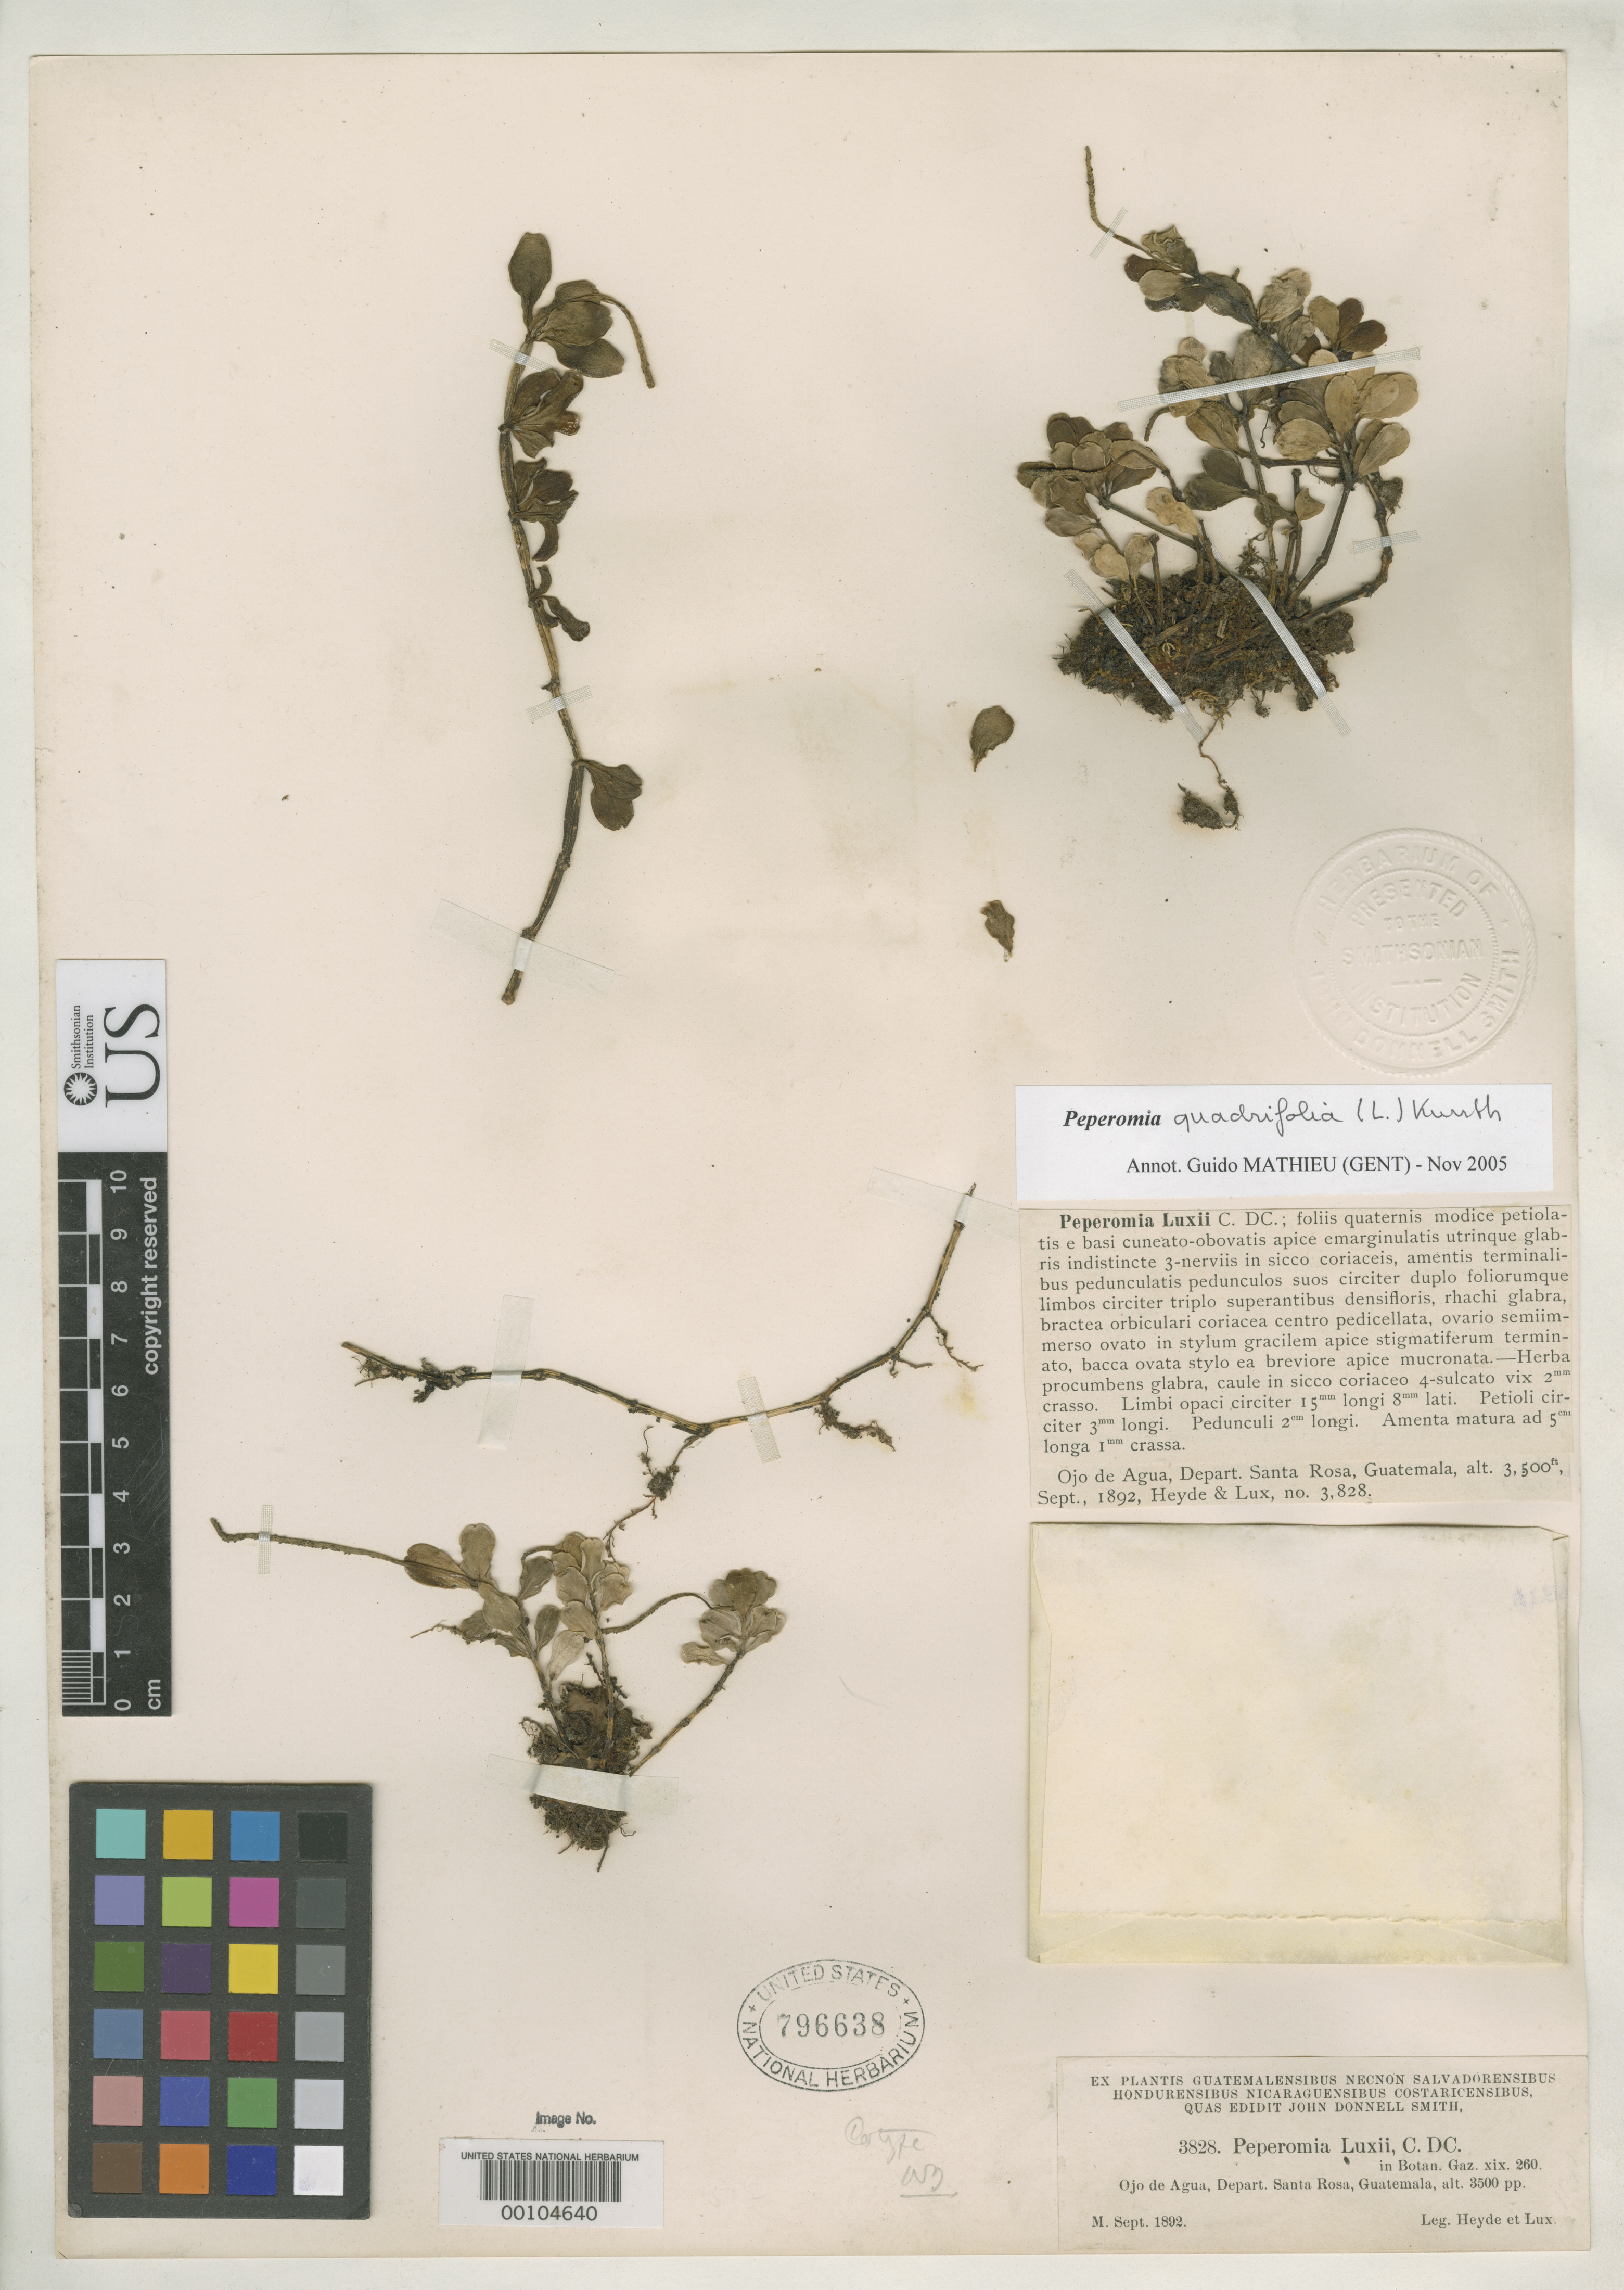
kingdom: Plantae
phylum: Tracheophyta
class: Magnoliopsida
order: Piperales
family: Piperaceae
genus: Peperomia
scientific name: Peperomia luxii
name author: C. DC.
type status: Isotype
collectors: E. T. Heyde & E. Lux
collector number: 3828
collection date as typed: Sep 1892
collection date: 1892-09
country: Guatemala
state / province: Santa Rosa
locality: Ojo de Agua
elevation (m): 1067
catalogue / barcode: US 796638